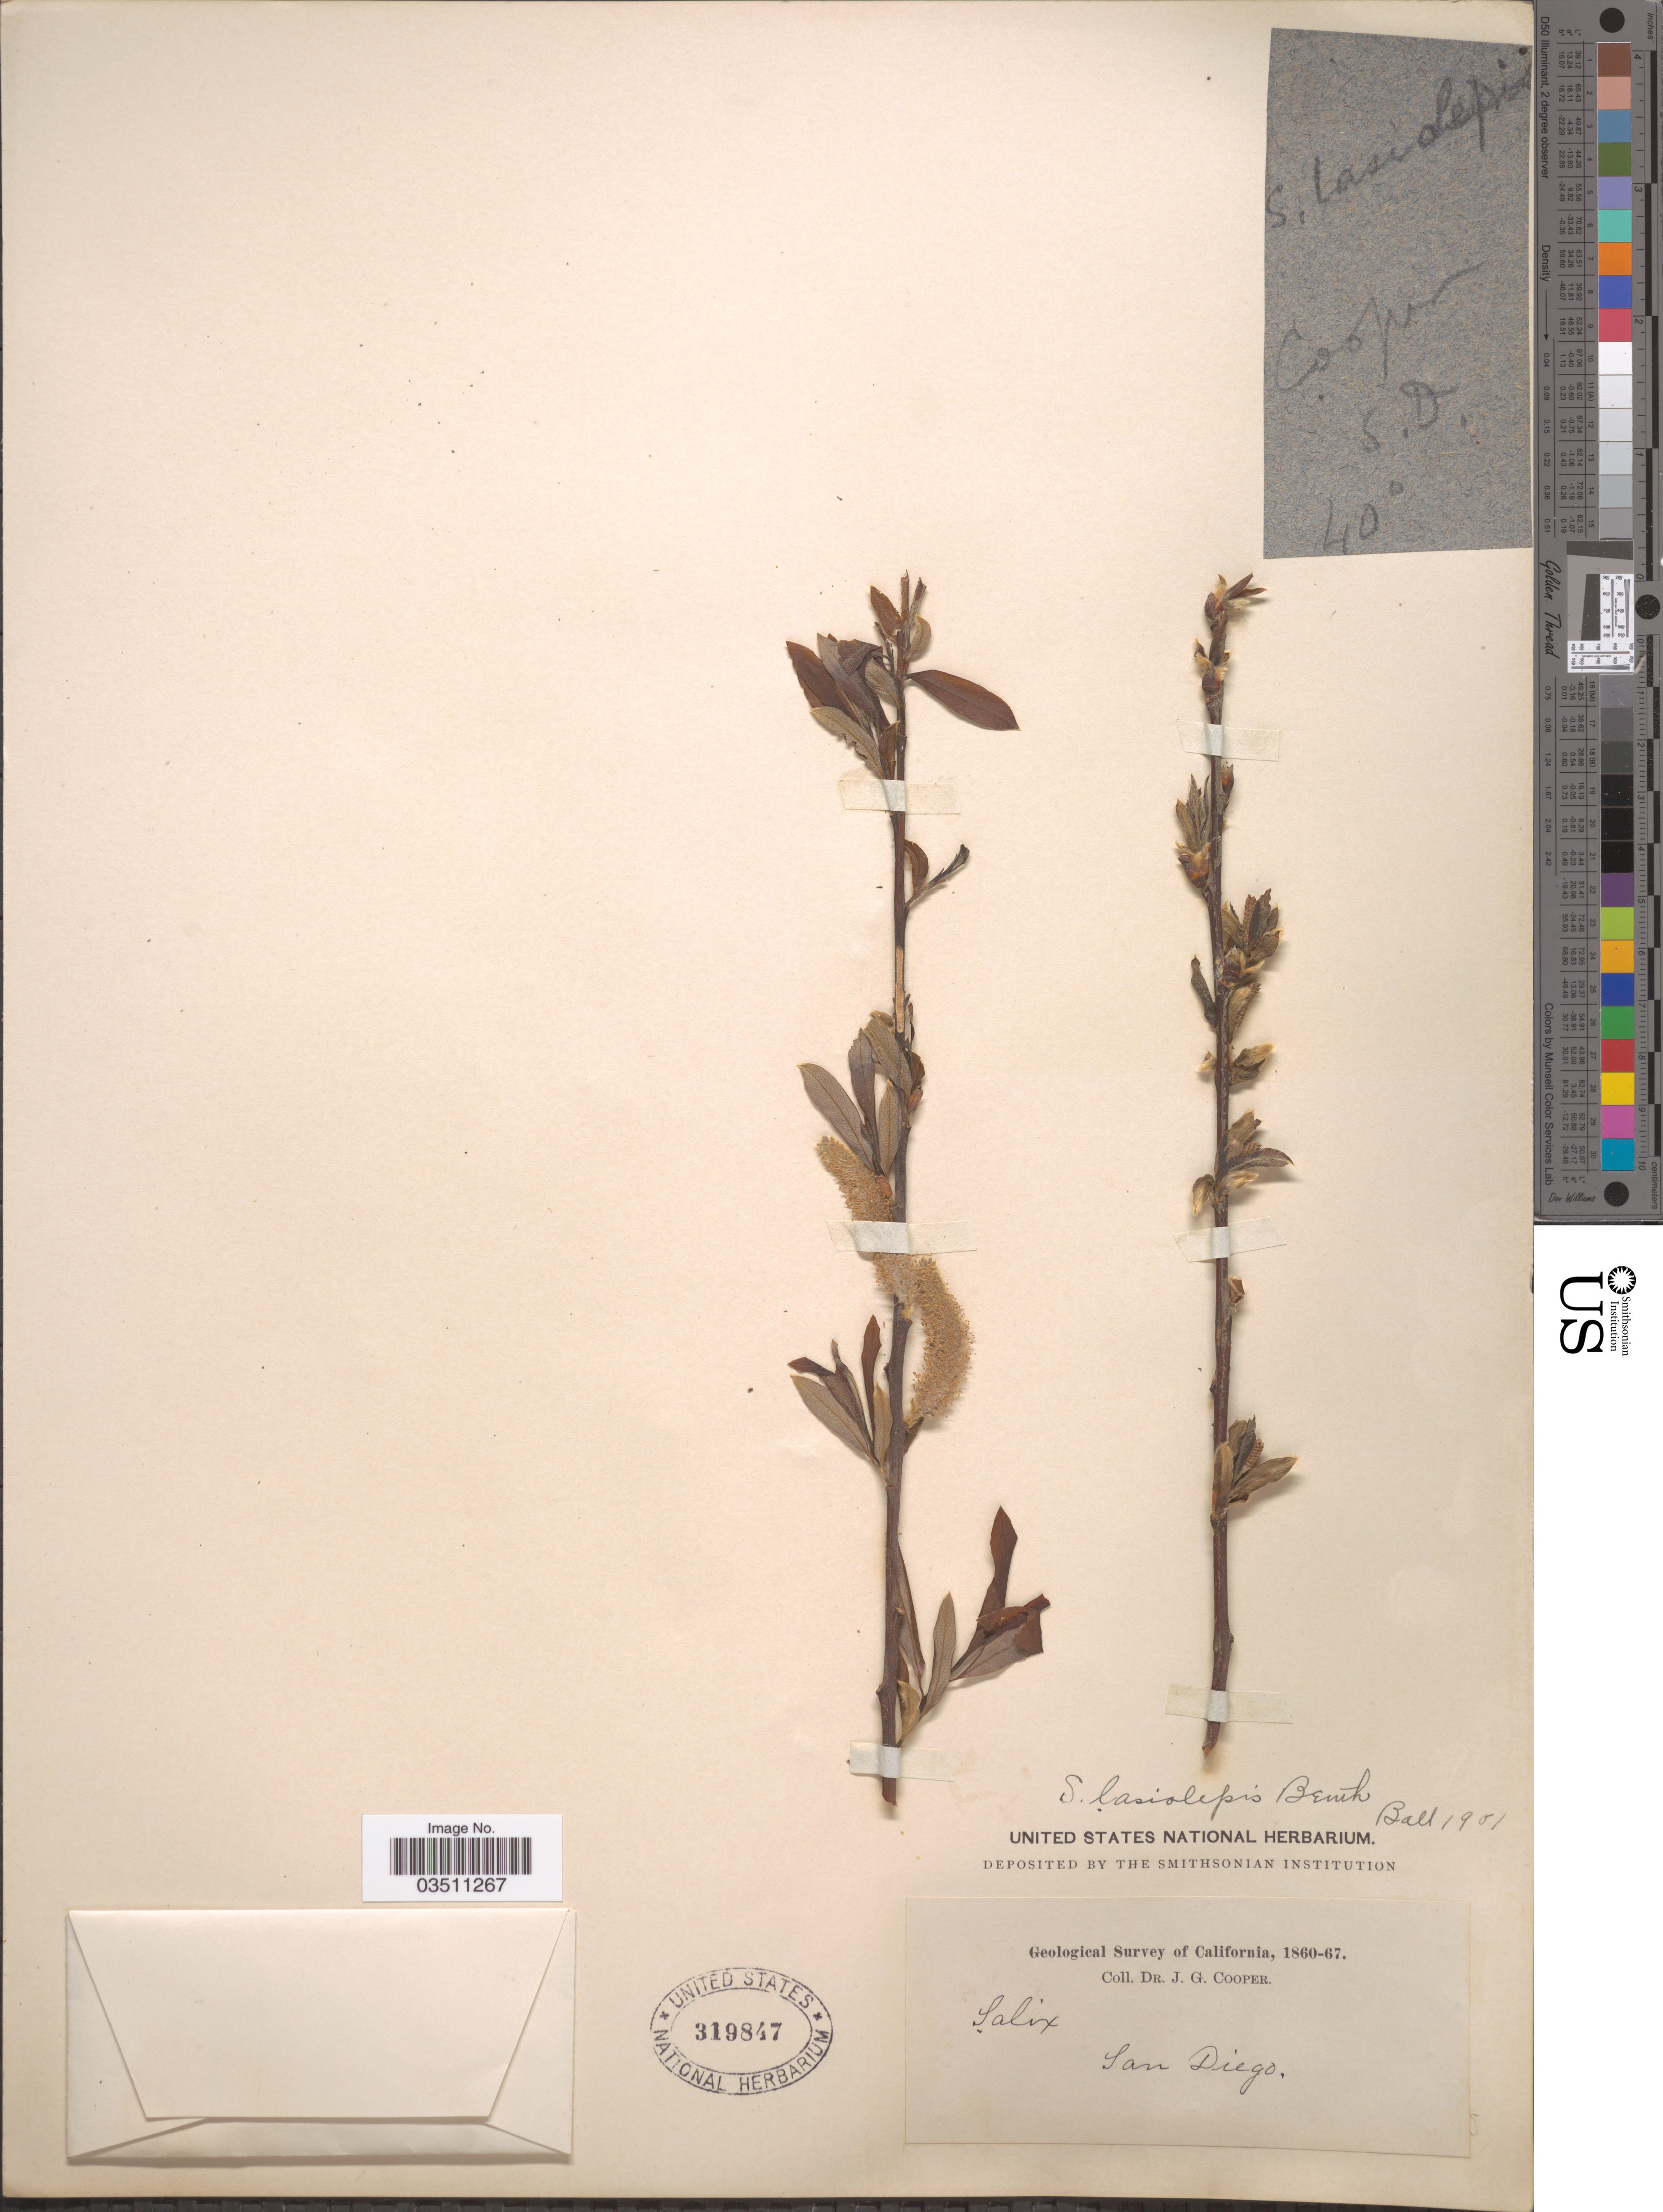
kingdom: Plantae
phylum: Tracheophyta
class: Magnoliopsida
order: Malpighiales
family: Salicaceae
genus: Salix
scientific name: Salix lasiolepis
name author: Benth.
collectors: J. G. Cooper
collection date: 1860/1867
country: United States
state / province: California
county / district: San Diego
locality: San Diego.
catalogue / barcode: US 319847